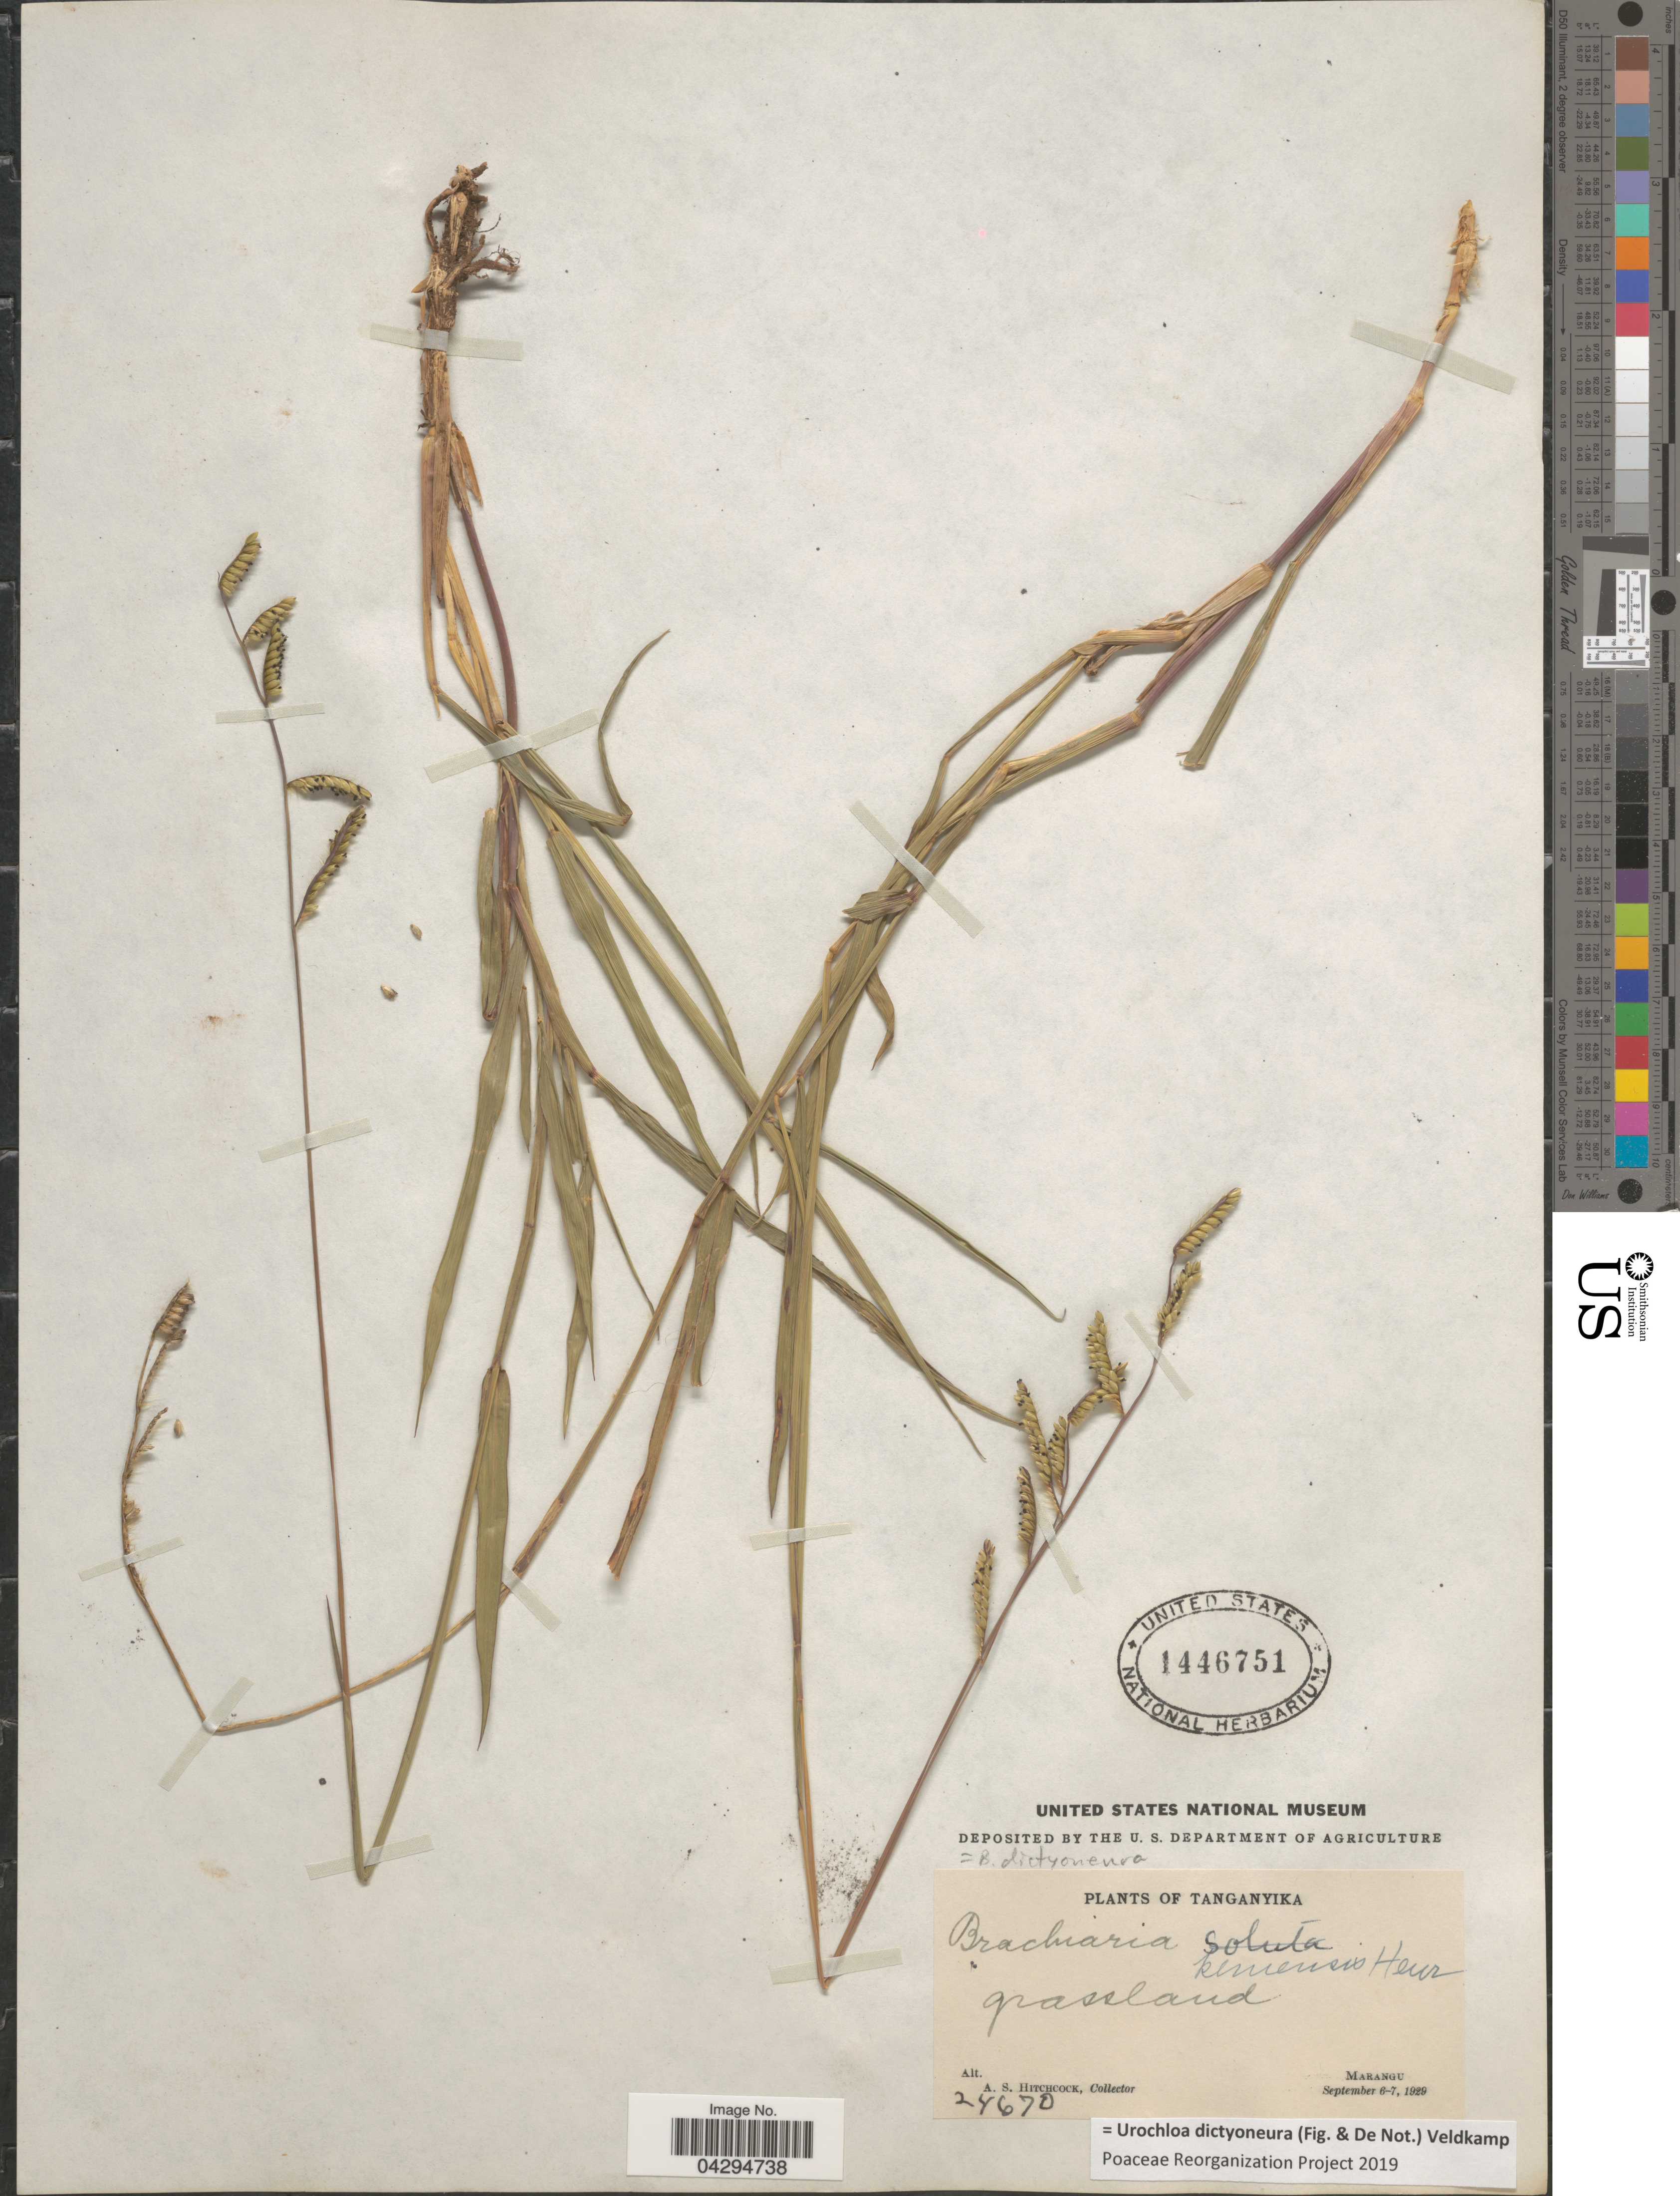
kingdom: Plantae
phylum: Tracheophyta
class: Liliopsida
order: Poales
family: Poaceae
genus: Urochloa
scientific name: Urochloa dictyoneura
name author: (Fig. & De Not.) Veldkamp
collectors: A. S. Hitchcock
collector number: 24670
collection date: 1929-09-06/1929-09-07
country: Tanzania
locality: Tanganyika. Marangu.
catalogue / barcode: US 1446751